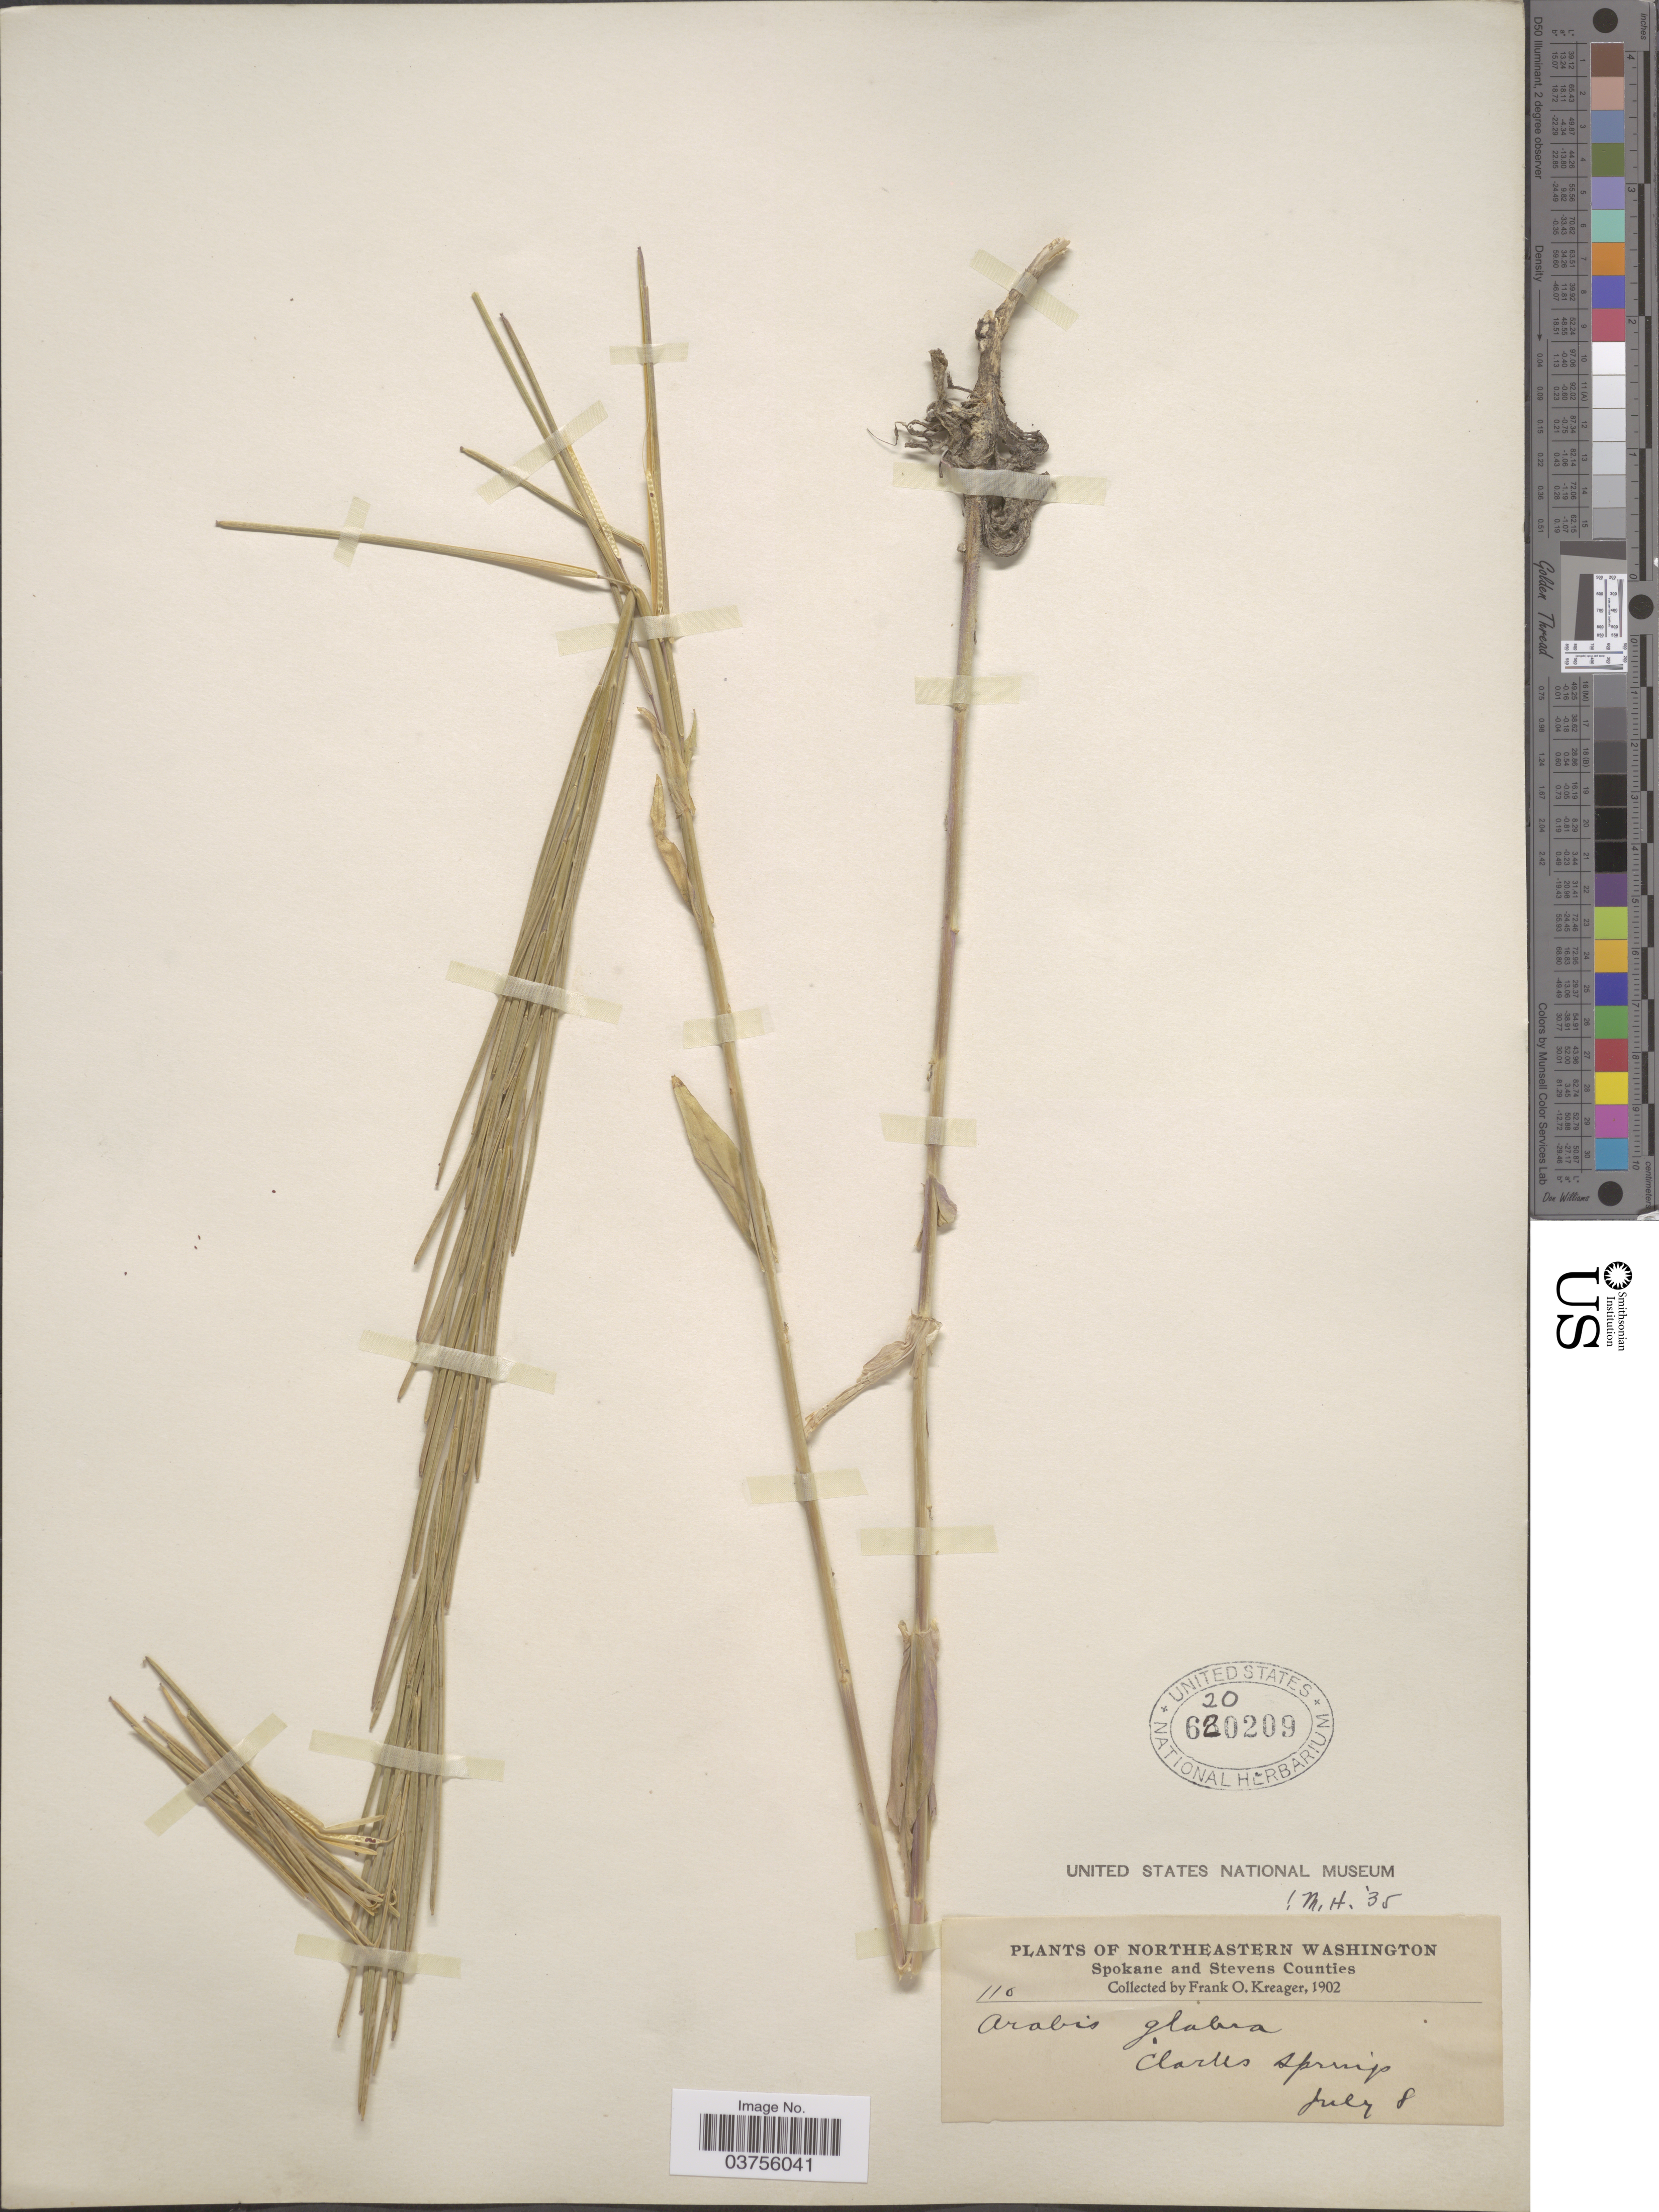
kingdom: Plantae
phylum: Tracheophyta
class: Magnoliopsida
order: Brassicales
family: Brassicaceae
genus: Turritis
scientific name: Turritis glabra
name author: L.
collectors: F. Kreager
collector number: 116*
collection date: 1902-07-08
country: United States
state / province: Washington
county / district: Spokane / Stevens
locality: Northeastern Washington. Spokane and Stevens Counties. Clarks Springs.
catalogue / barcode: US 620209